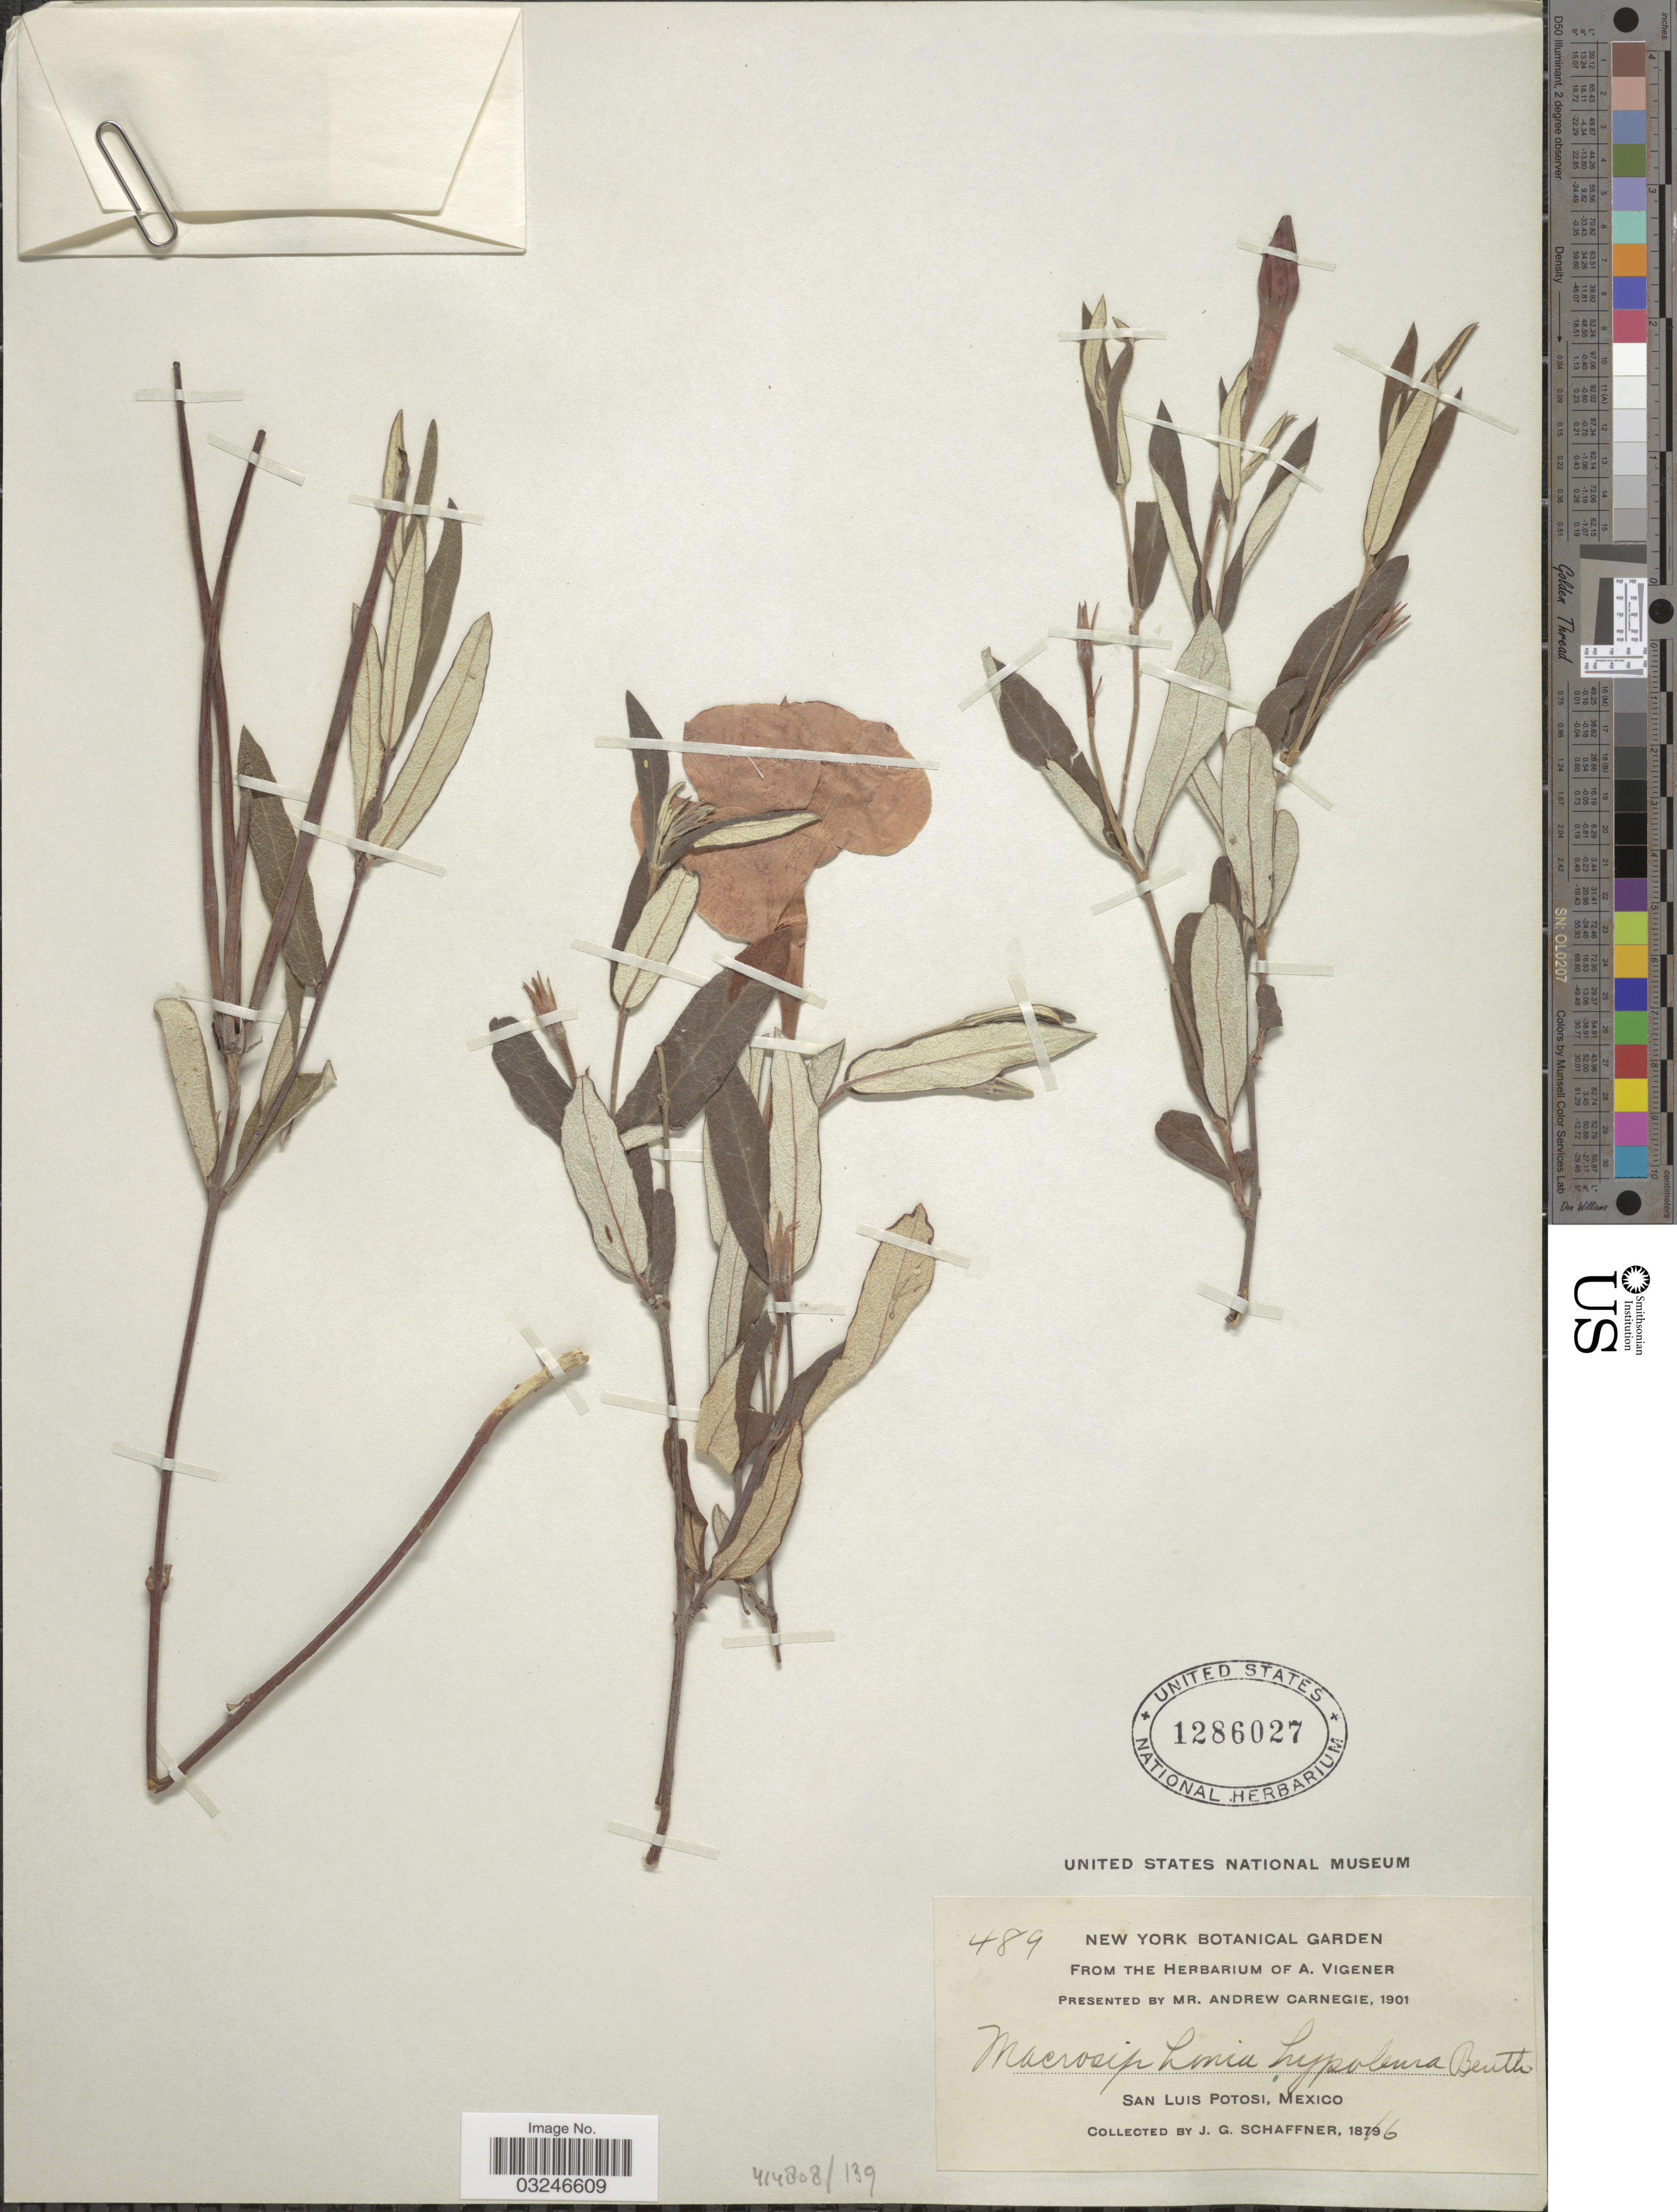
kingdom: Plantae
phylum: Tracheophyta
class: Magnoliopsida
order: Gentianales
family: Apocynaceae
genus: Macrosiphonia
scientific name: Macrosiphonia hypoleuca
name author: (Benth.) Müll. Arg.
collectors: J. G. Schaffner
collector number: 489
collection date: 1876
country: Mexico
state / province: San Luis Potosí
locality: San Luis Potosi.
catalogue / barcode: US 1286027